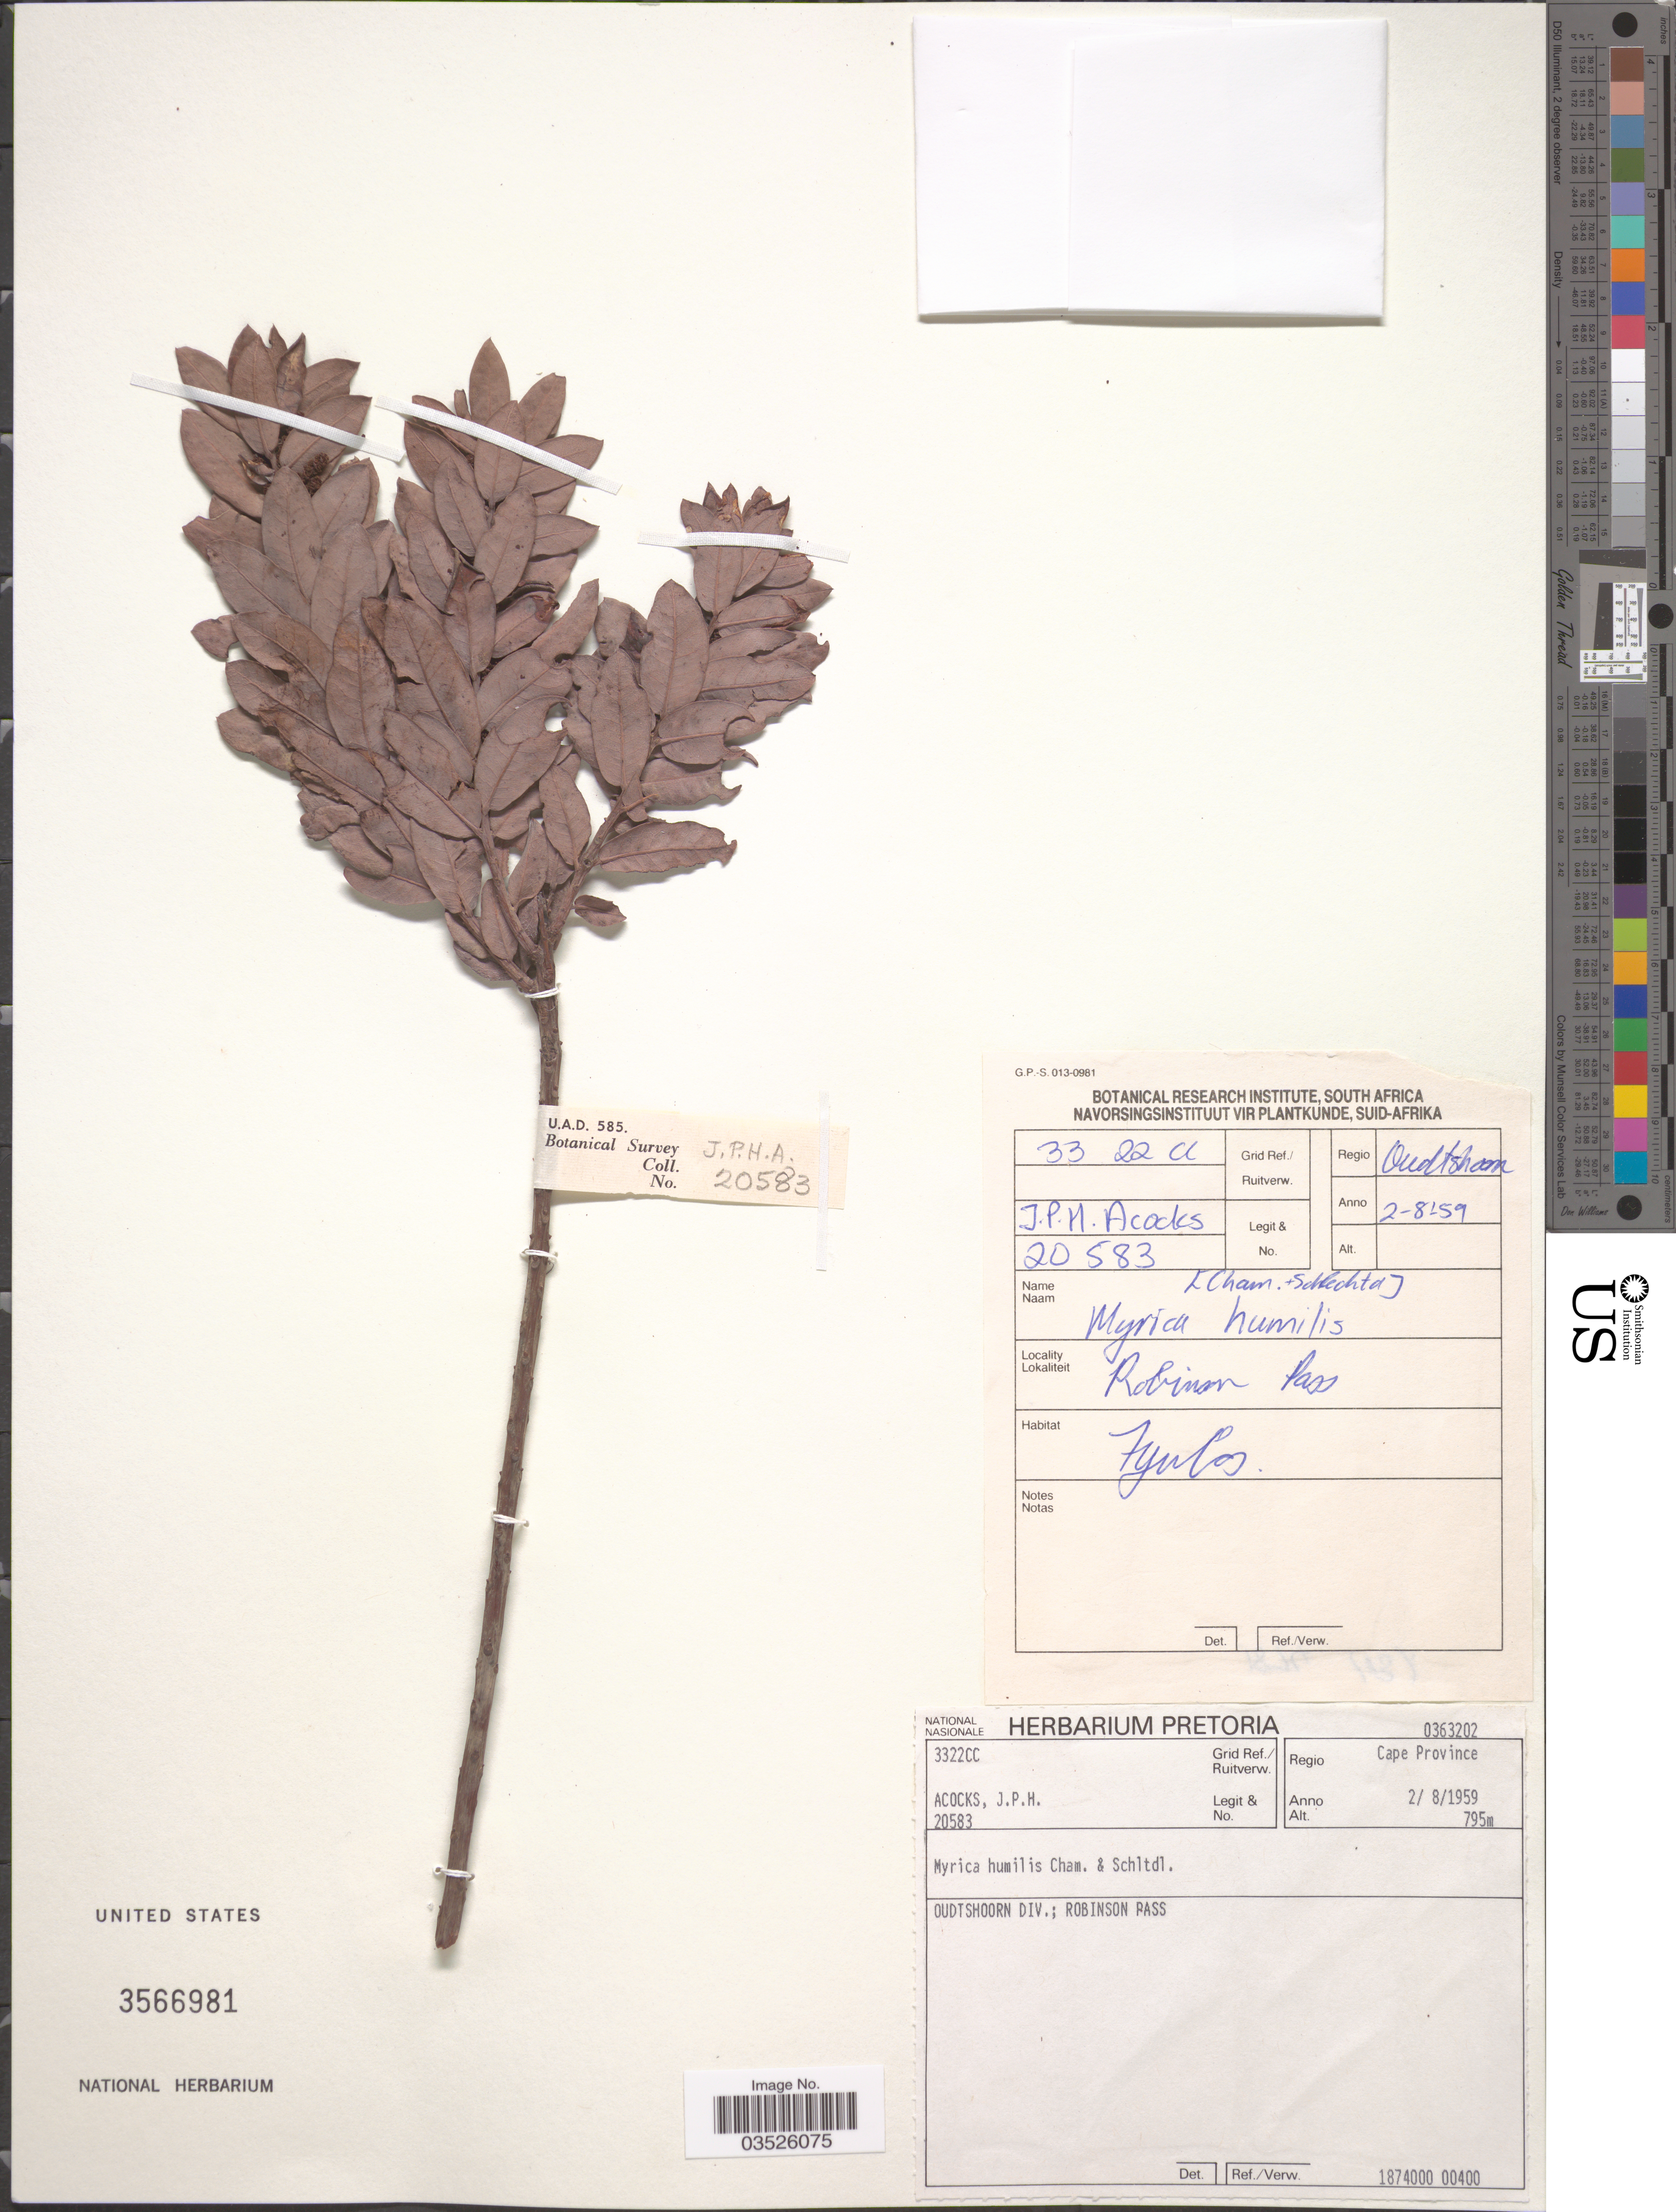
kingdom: Plantae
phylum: Tracheophyta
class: Magnoliopsida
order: Fagales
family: Myricaceae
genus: Morella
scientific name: Morella humilis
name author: (Cham. & Schltdl.) Killick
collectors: J. P. Acocks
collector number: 20583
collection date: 1959-08-02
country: South Africa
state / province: Western Cape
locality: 3322CC Grid Ref./Ruitverw., Regio Cape Province. Oudtshoorn Div.; Robinson Pass.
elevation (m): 795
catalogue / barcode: US 3566981